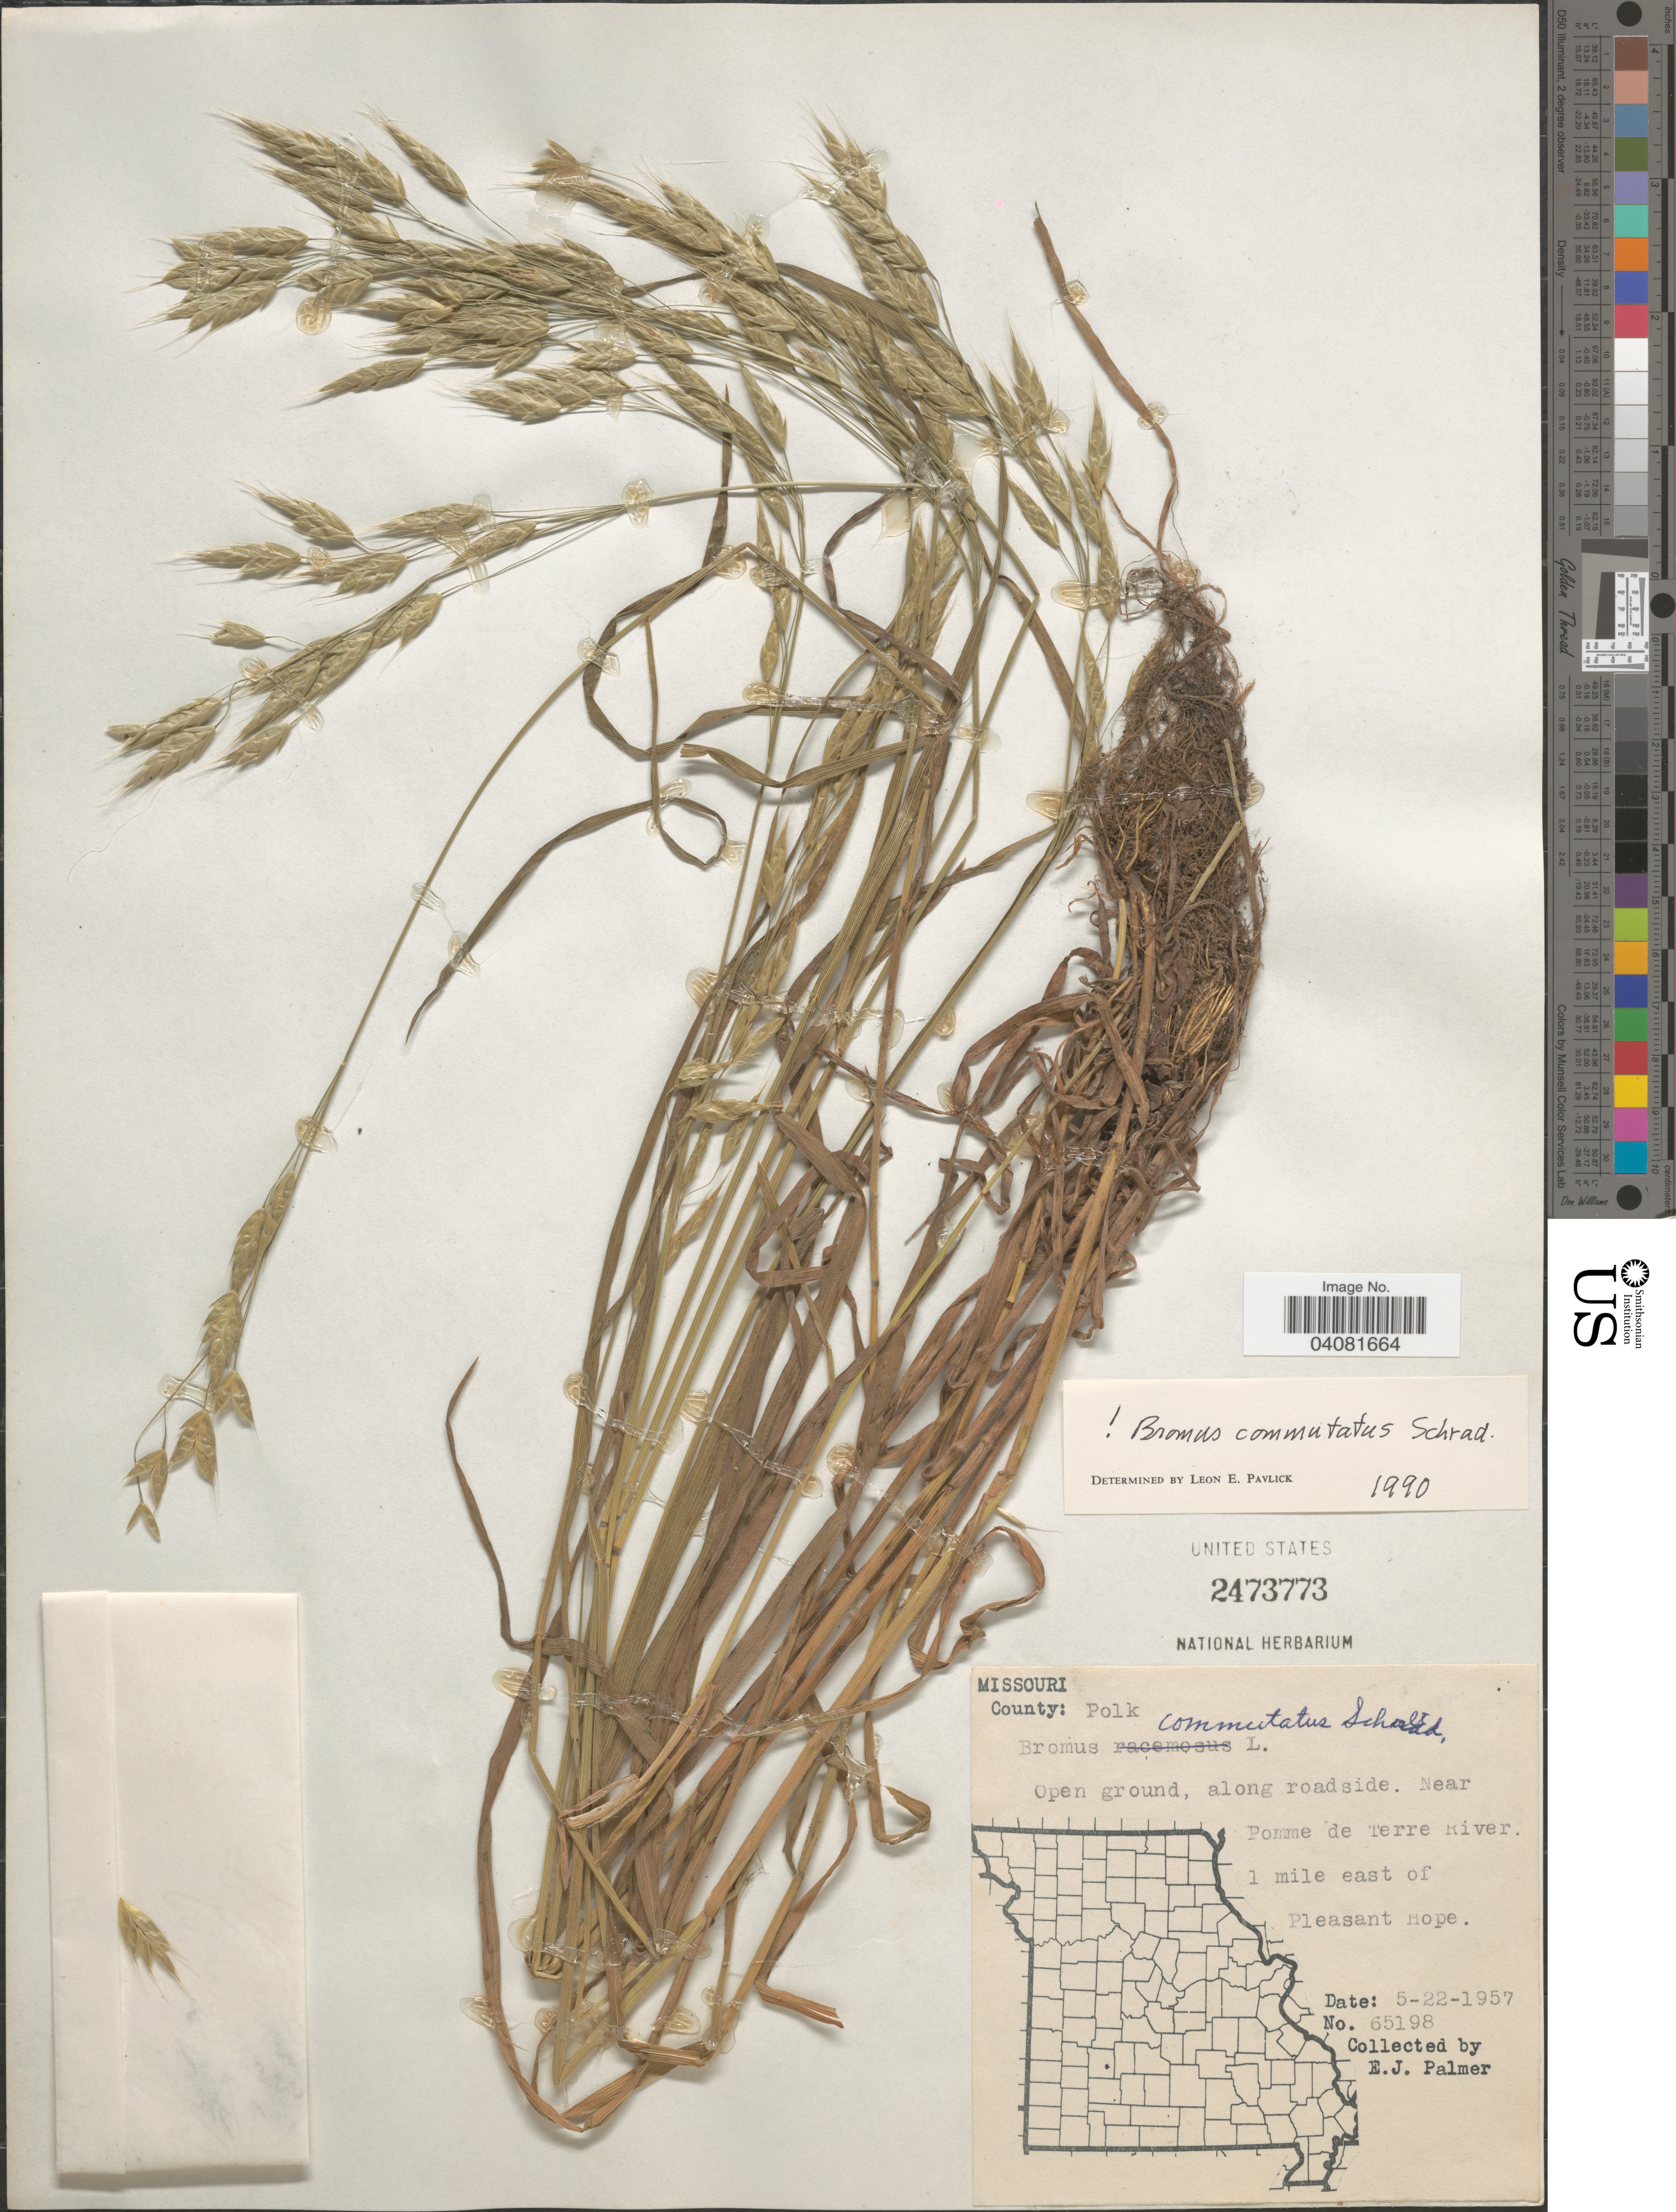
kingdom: Plantae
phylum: Tracheophyta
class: Liliopsida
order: Poales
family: Poaceae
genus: Bromus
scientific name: Bromus commutatus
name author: Schrad.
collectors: E. J. Palmer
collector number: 65198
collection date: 1957-05-22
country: United States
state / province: Missouri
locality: County: Polk. Near Pomme de Terre River. 1 mile east of Pleasant Hope.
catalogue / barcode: US 2473773